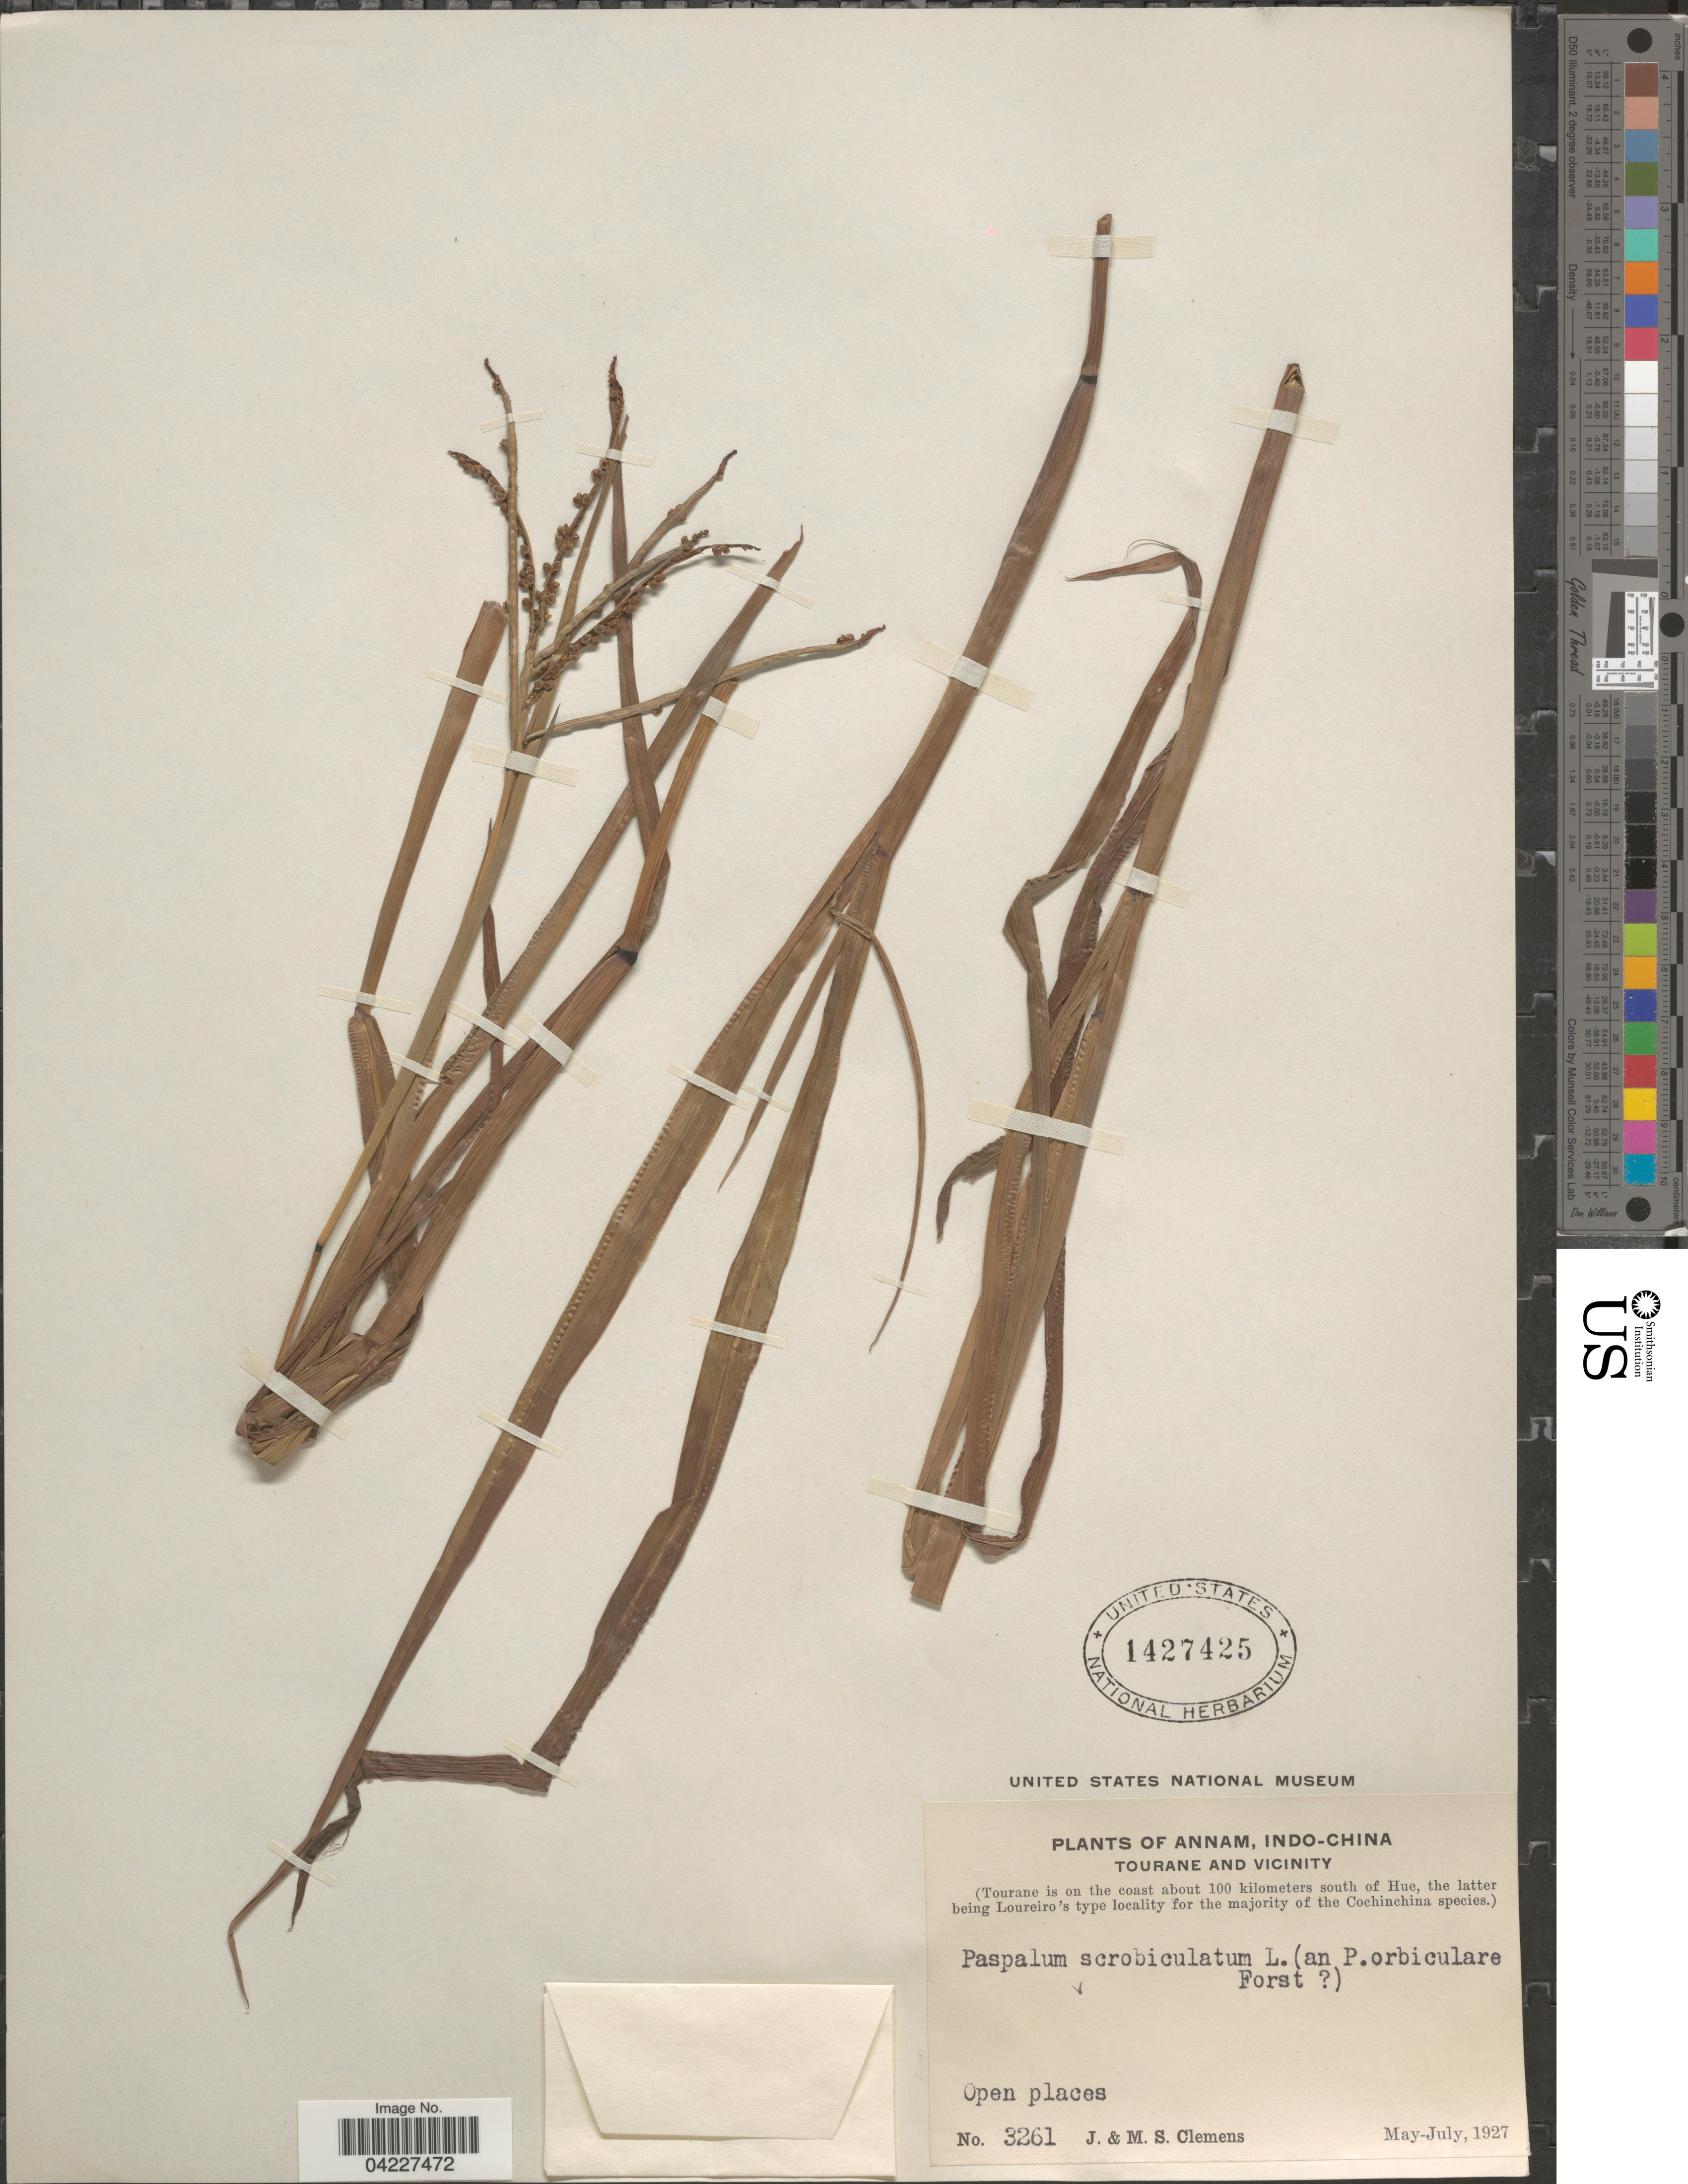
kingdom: Plantae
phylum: Tracheophyta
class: Liliopsida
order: Poales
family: Poaceae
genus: Paspalum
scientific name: Paspalum scrobiculatum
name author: L.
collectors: J. Clemens & M. S. Clemens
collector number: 3261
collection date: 1927-05/1927-07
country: Vietnam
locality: Annam, Indo-China. Tourane and vicinity. (Tourane is on the coast about 100 kilometers south of Hue).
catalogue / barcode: US 1427425